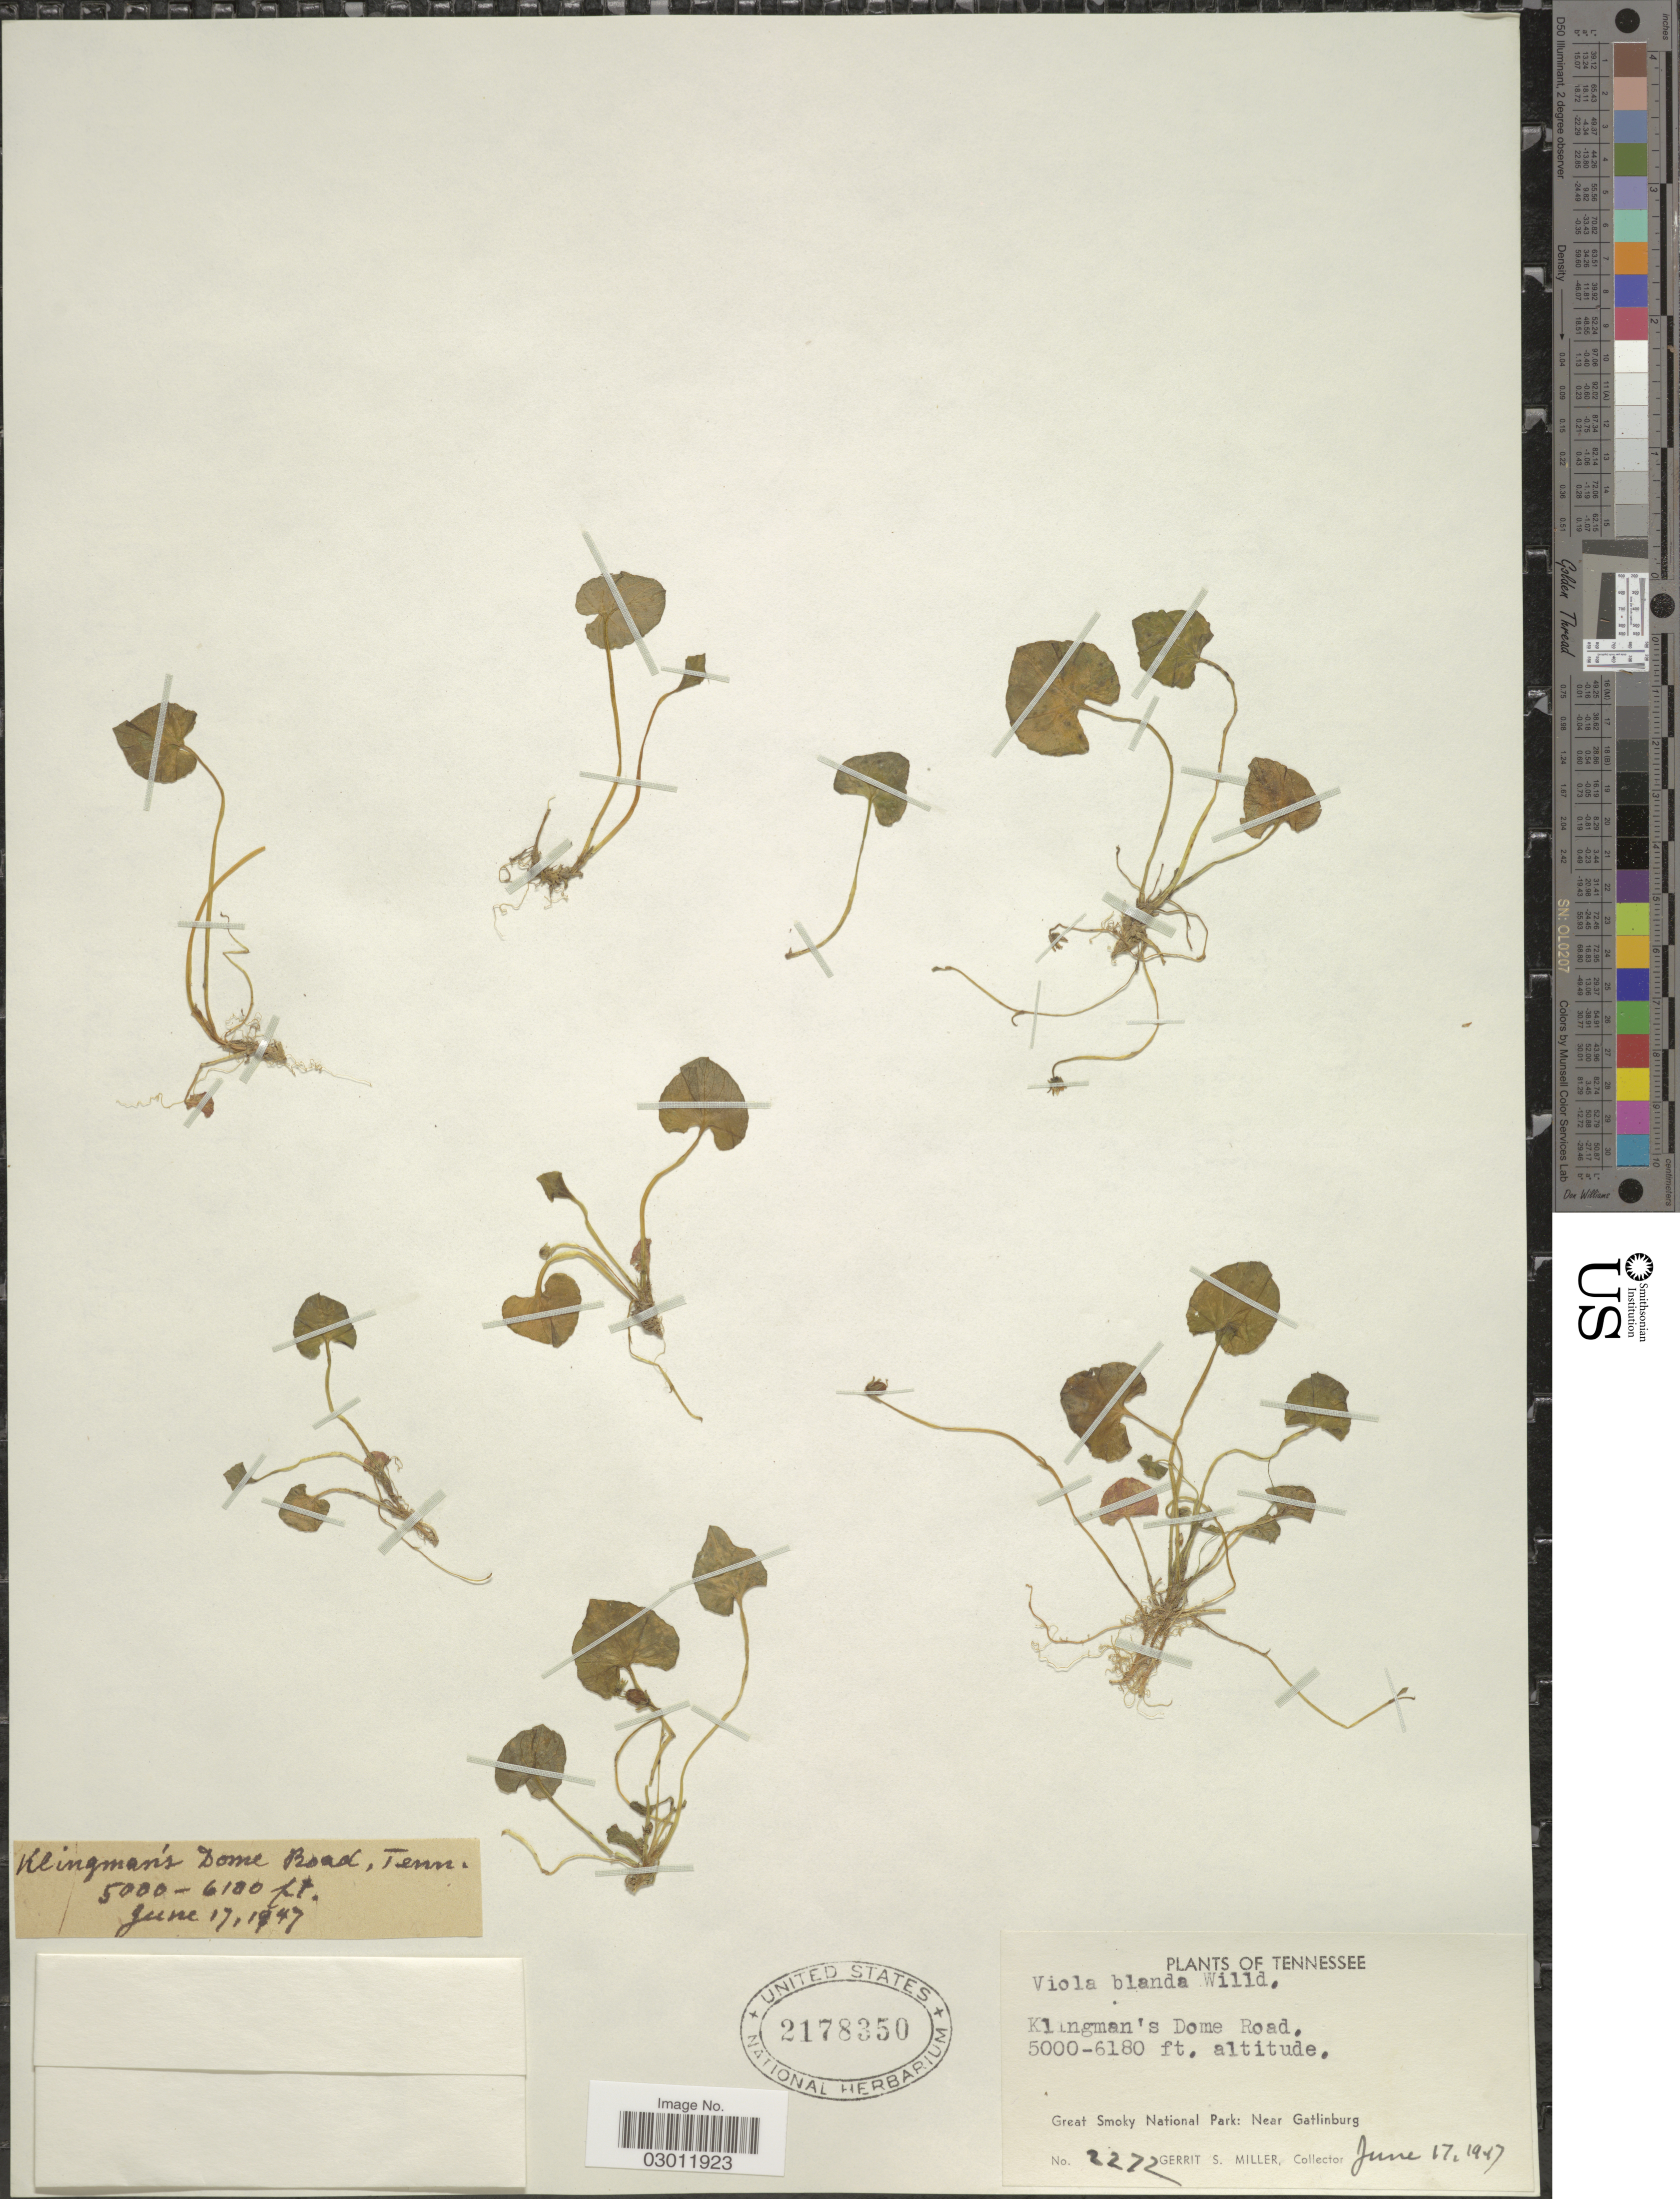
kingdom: Plantae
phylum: Tracheophyta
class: Magnoliopsida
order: Malpighiales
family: Violaceae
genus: Viola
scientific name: Viola blanda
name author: Willd.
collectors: G. S. Miller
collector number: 2272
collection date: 1947-06-17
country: United States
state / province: Tennessee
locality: Kingman's Dome Road. Great Smoky National Park: Near Gatlinburg.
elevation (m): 1524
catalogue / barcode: US 2178350